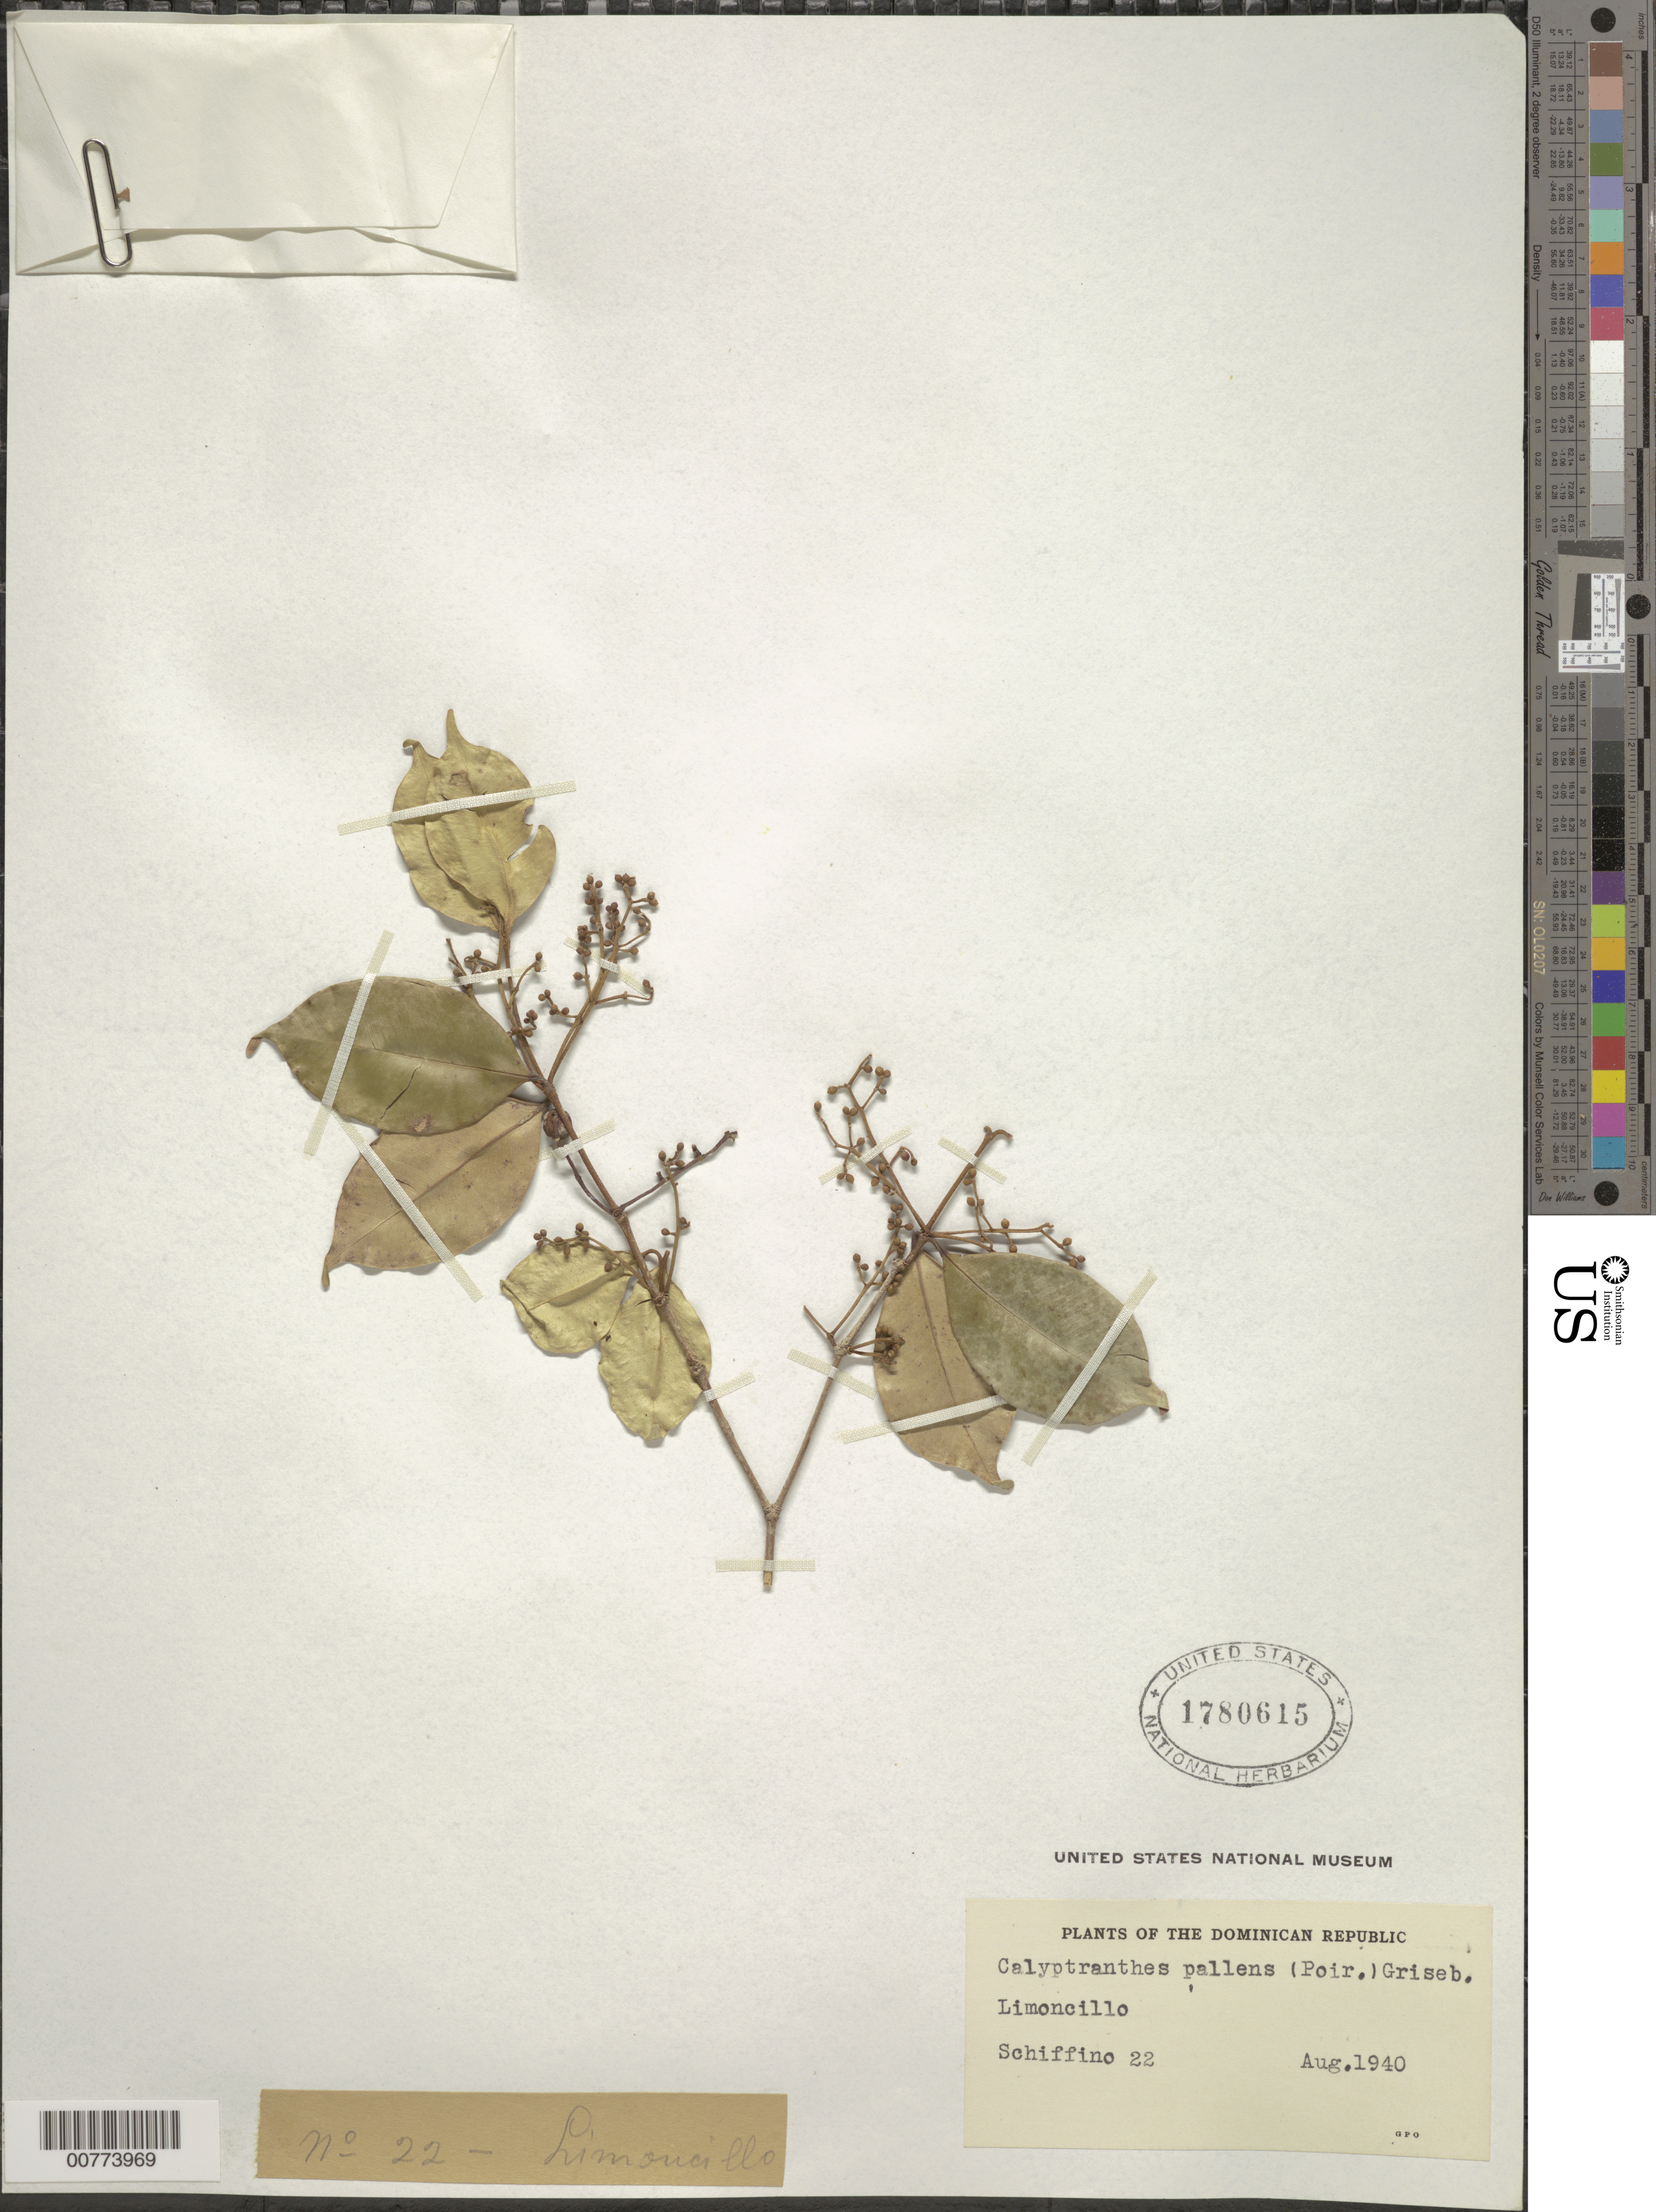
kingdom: Plantae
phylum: Tracheophyta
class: Magnoliopsida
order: Myrtales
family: Myrtaceae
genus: Myrcia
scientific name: Myrcia neopallens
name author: A.R. Lourenço & E. Lucas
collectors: -. Shiffino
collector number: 22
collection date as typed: Aug 1940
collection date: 1940-08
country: Dominican Republic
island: Hispaniola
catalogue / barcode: US 1780615